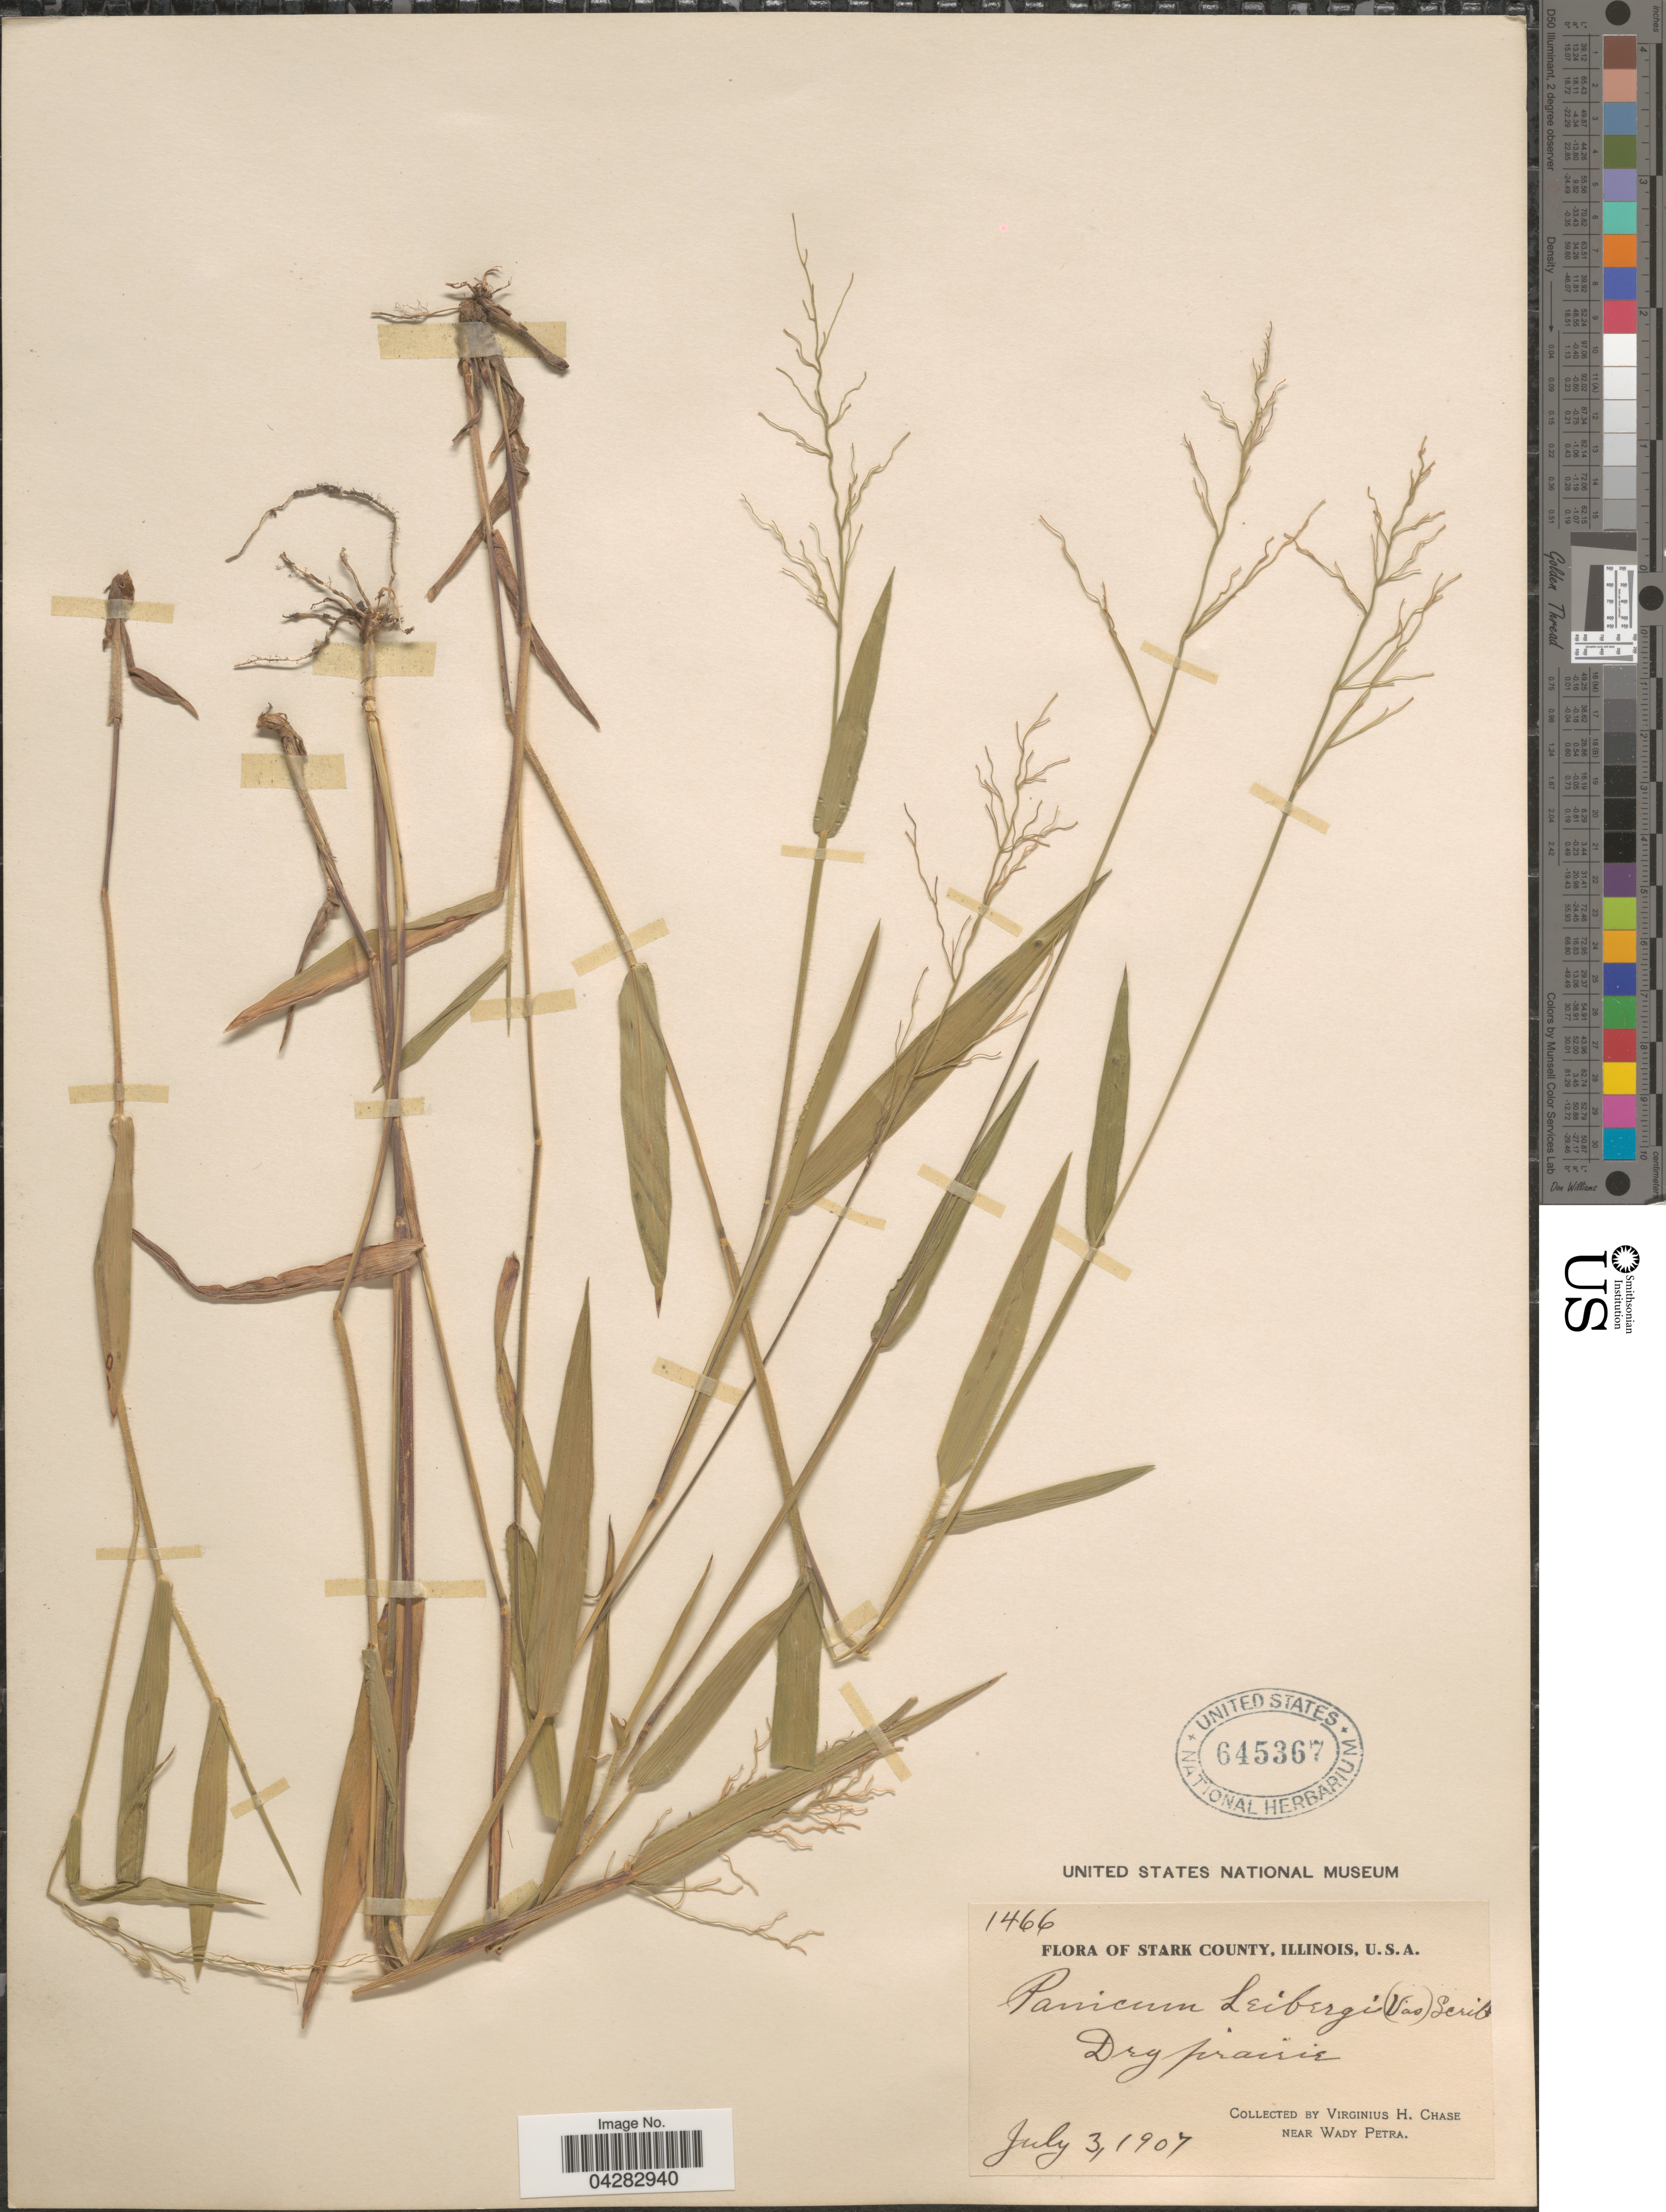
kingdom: Plantae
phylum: Tracheophyta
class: Liliopsida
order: Poales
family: Poaceae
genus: Dichanthelium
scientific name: Dichanthelium leibergii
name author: (Vasey) Gould & C.A. Clark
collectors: V. H. Chase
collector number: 1466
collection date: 1907-07-03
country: United States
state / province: Illinois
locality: Stark County. Dry prairie. Near Wady Petra.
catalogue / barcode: US 645367